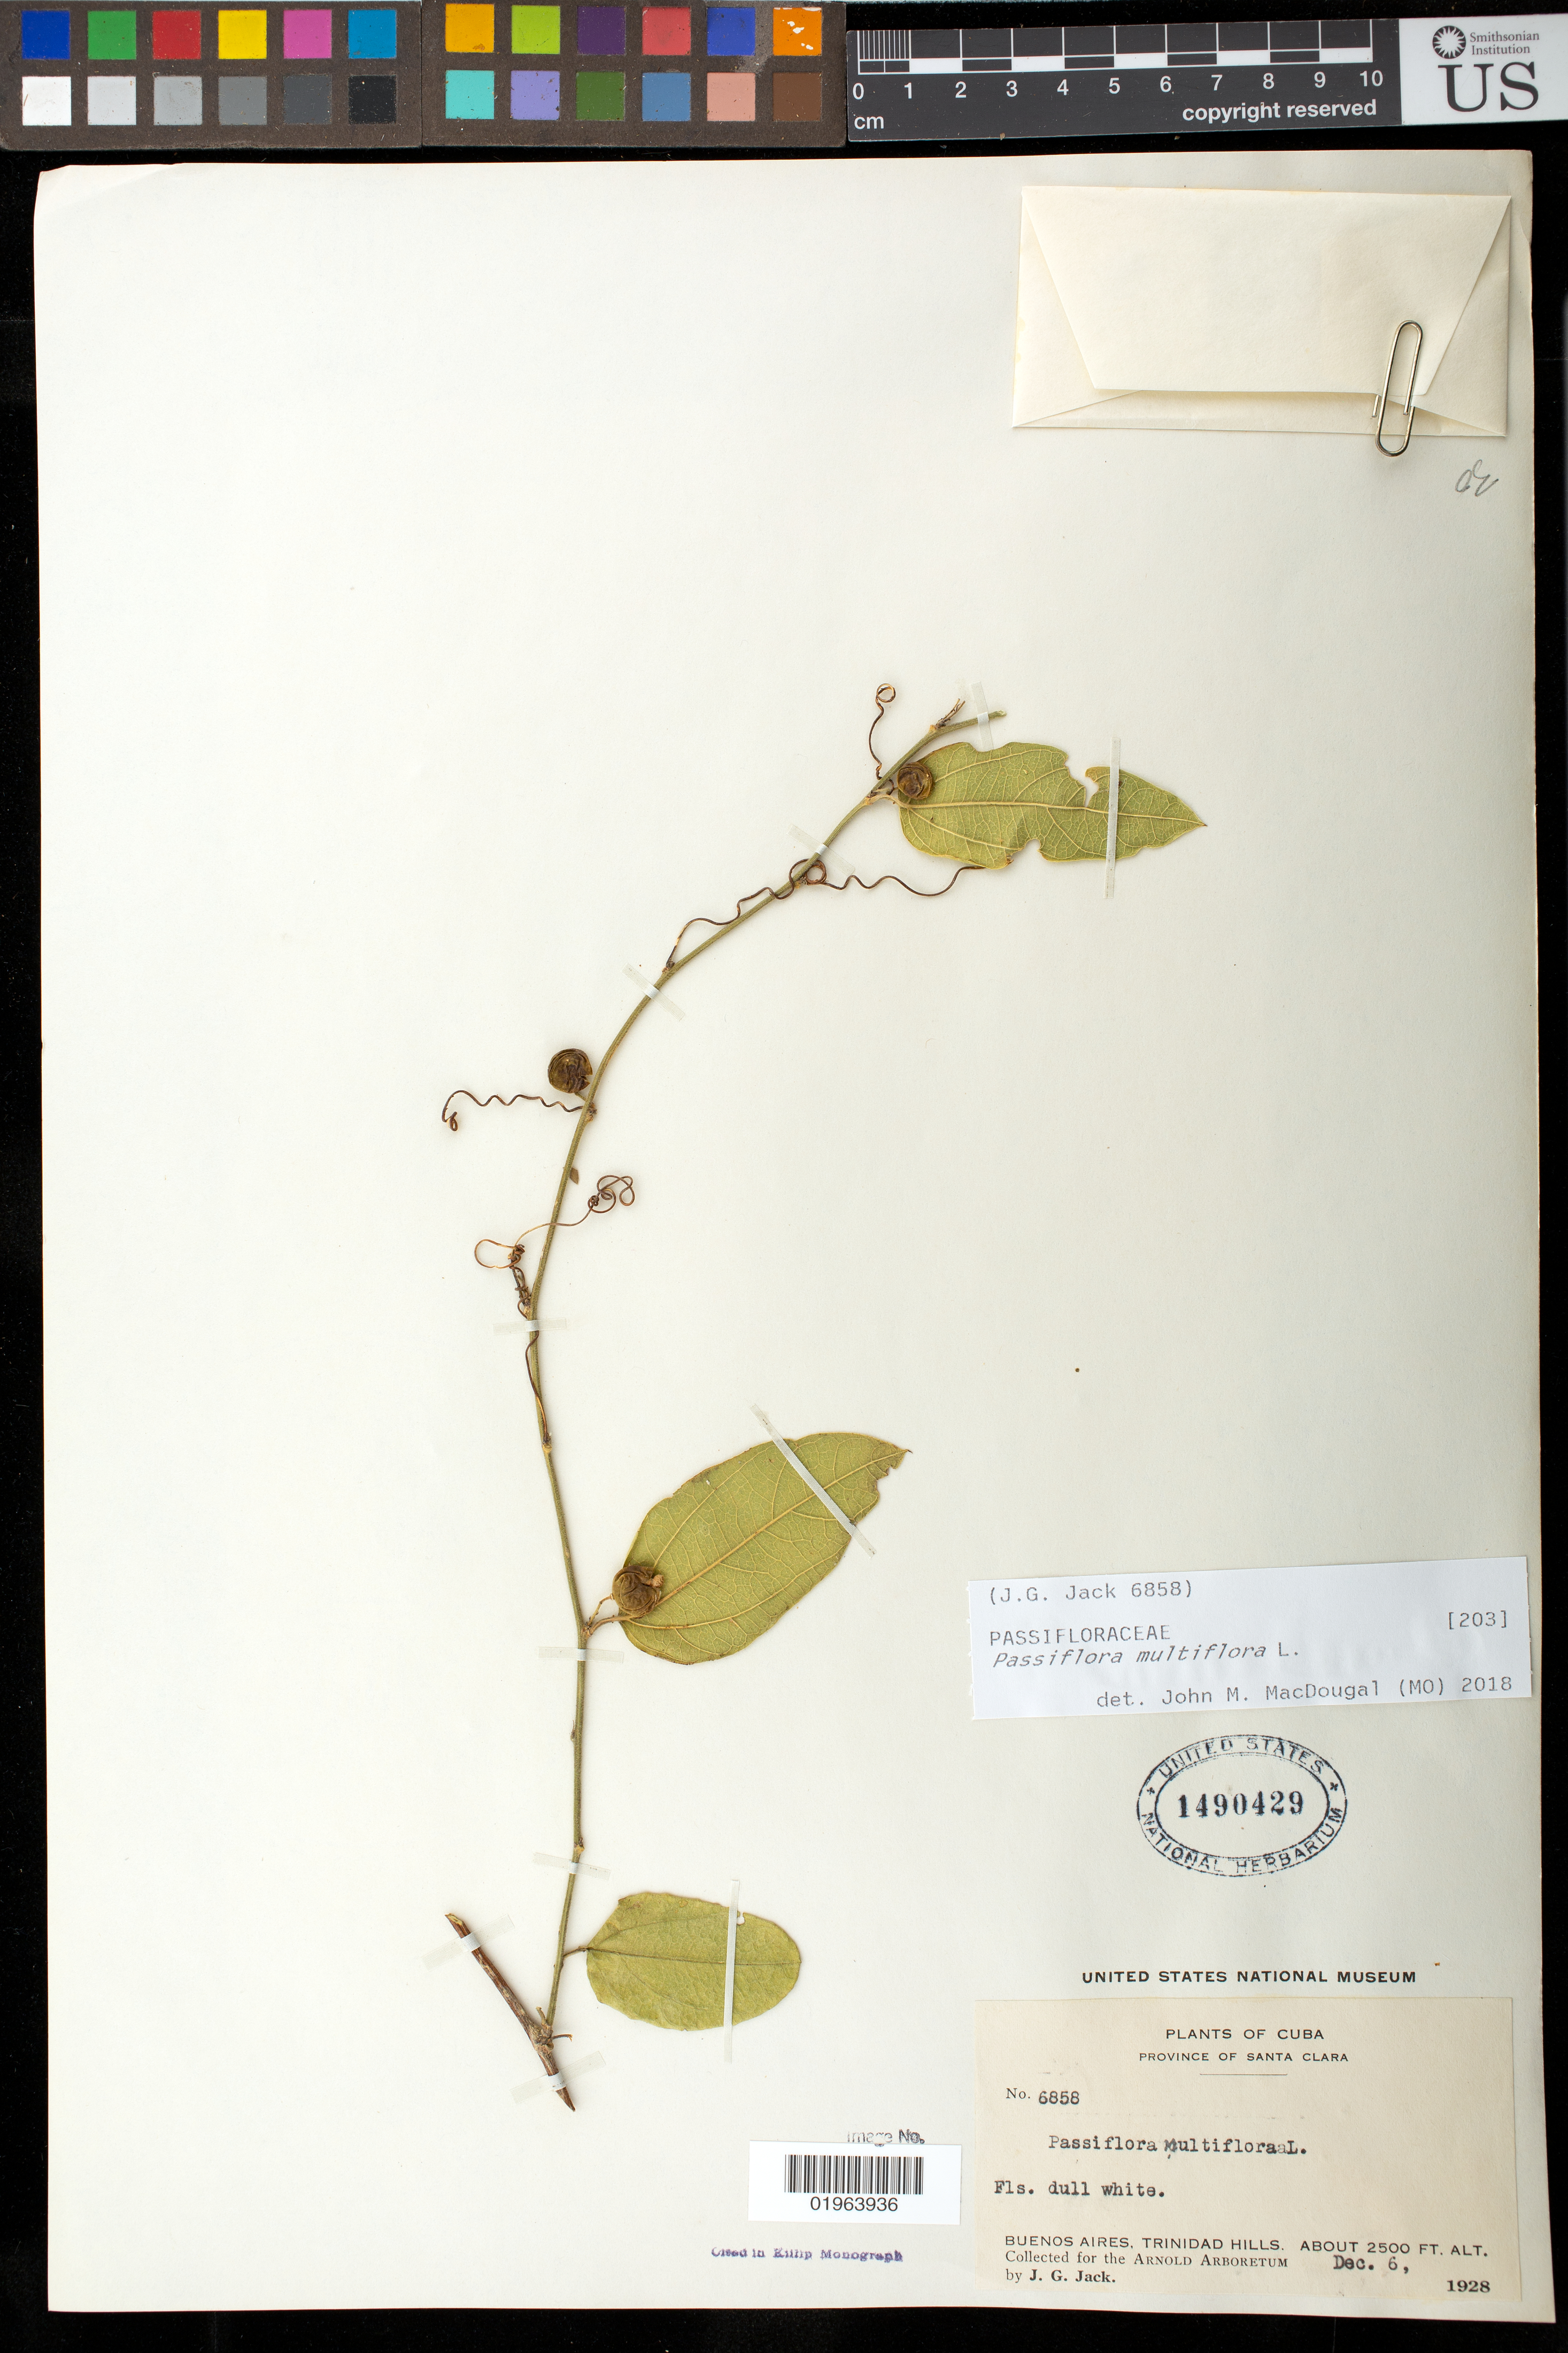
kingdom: Plantae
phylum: Tracheophyta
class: Magnoliopsida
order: Malpighiales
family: Passifloraceae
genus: Passiflora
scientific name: Passiflora multiflora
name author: L.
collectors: J. G. Jack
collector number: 6858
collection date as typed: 06 Dec 1928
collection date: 1928-12-06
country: Cuba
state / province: Las Villas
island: Cuba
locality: Buenas Aires, Trinidad Hills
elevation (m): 762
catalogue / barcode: US 1490429